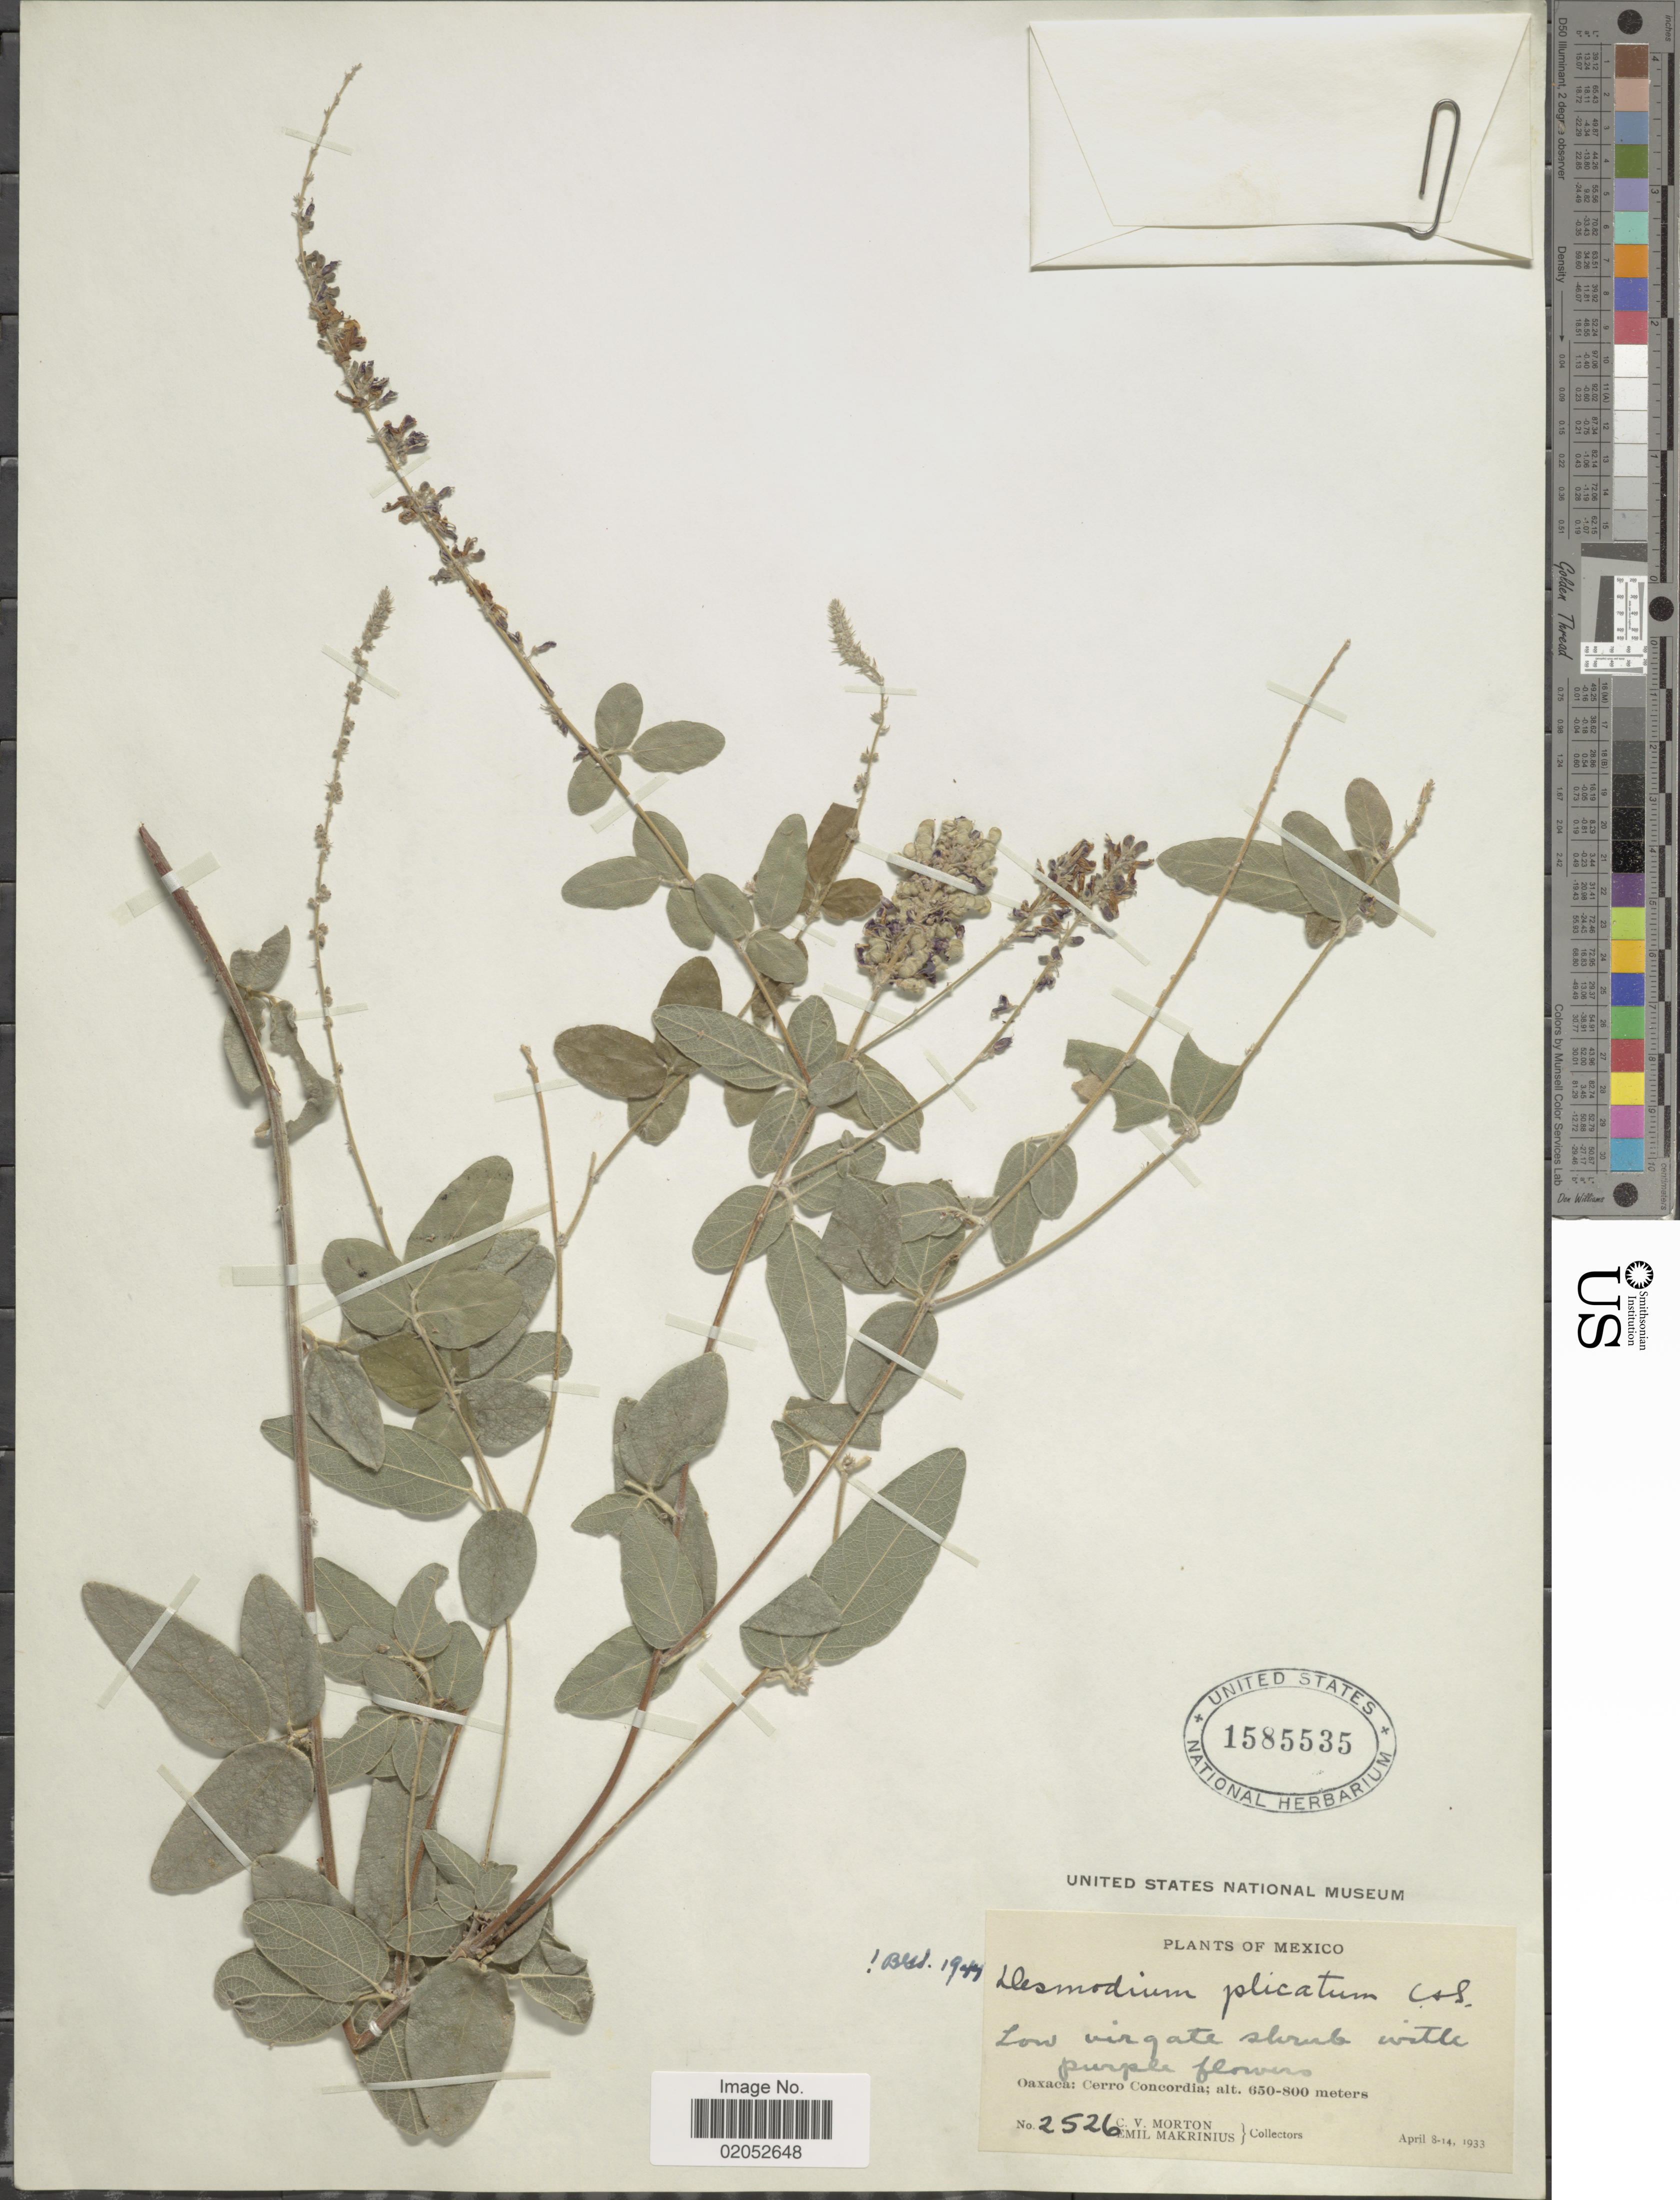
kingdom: Plantae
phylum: Tracheophyta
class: Magnoliopsida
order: Fabales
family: Fabaceae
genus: Desmodium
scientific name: Desmodium plicatum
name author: Schltdl. & Cham.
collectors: C. V. Morton & E. Makrinius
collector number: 2526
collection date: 1933-04-08/1933-04-14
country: Mexico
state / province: Oaxaca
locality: Oaxaca: Cerro Concordia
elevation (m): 650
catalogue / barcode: US 1585535